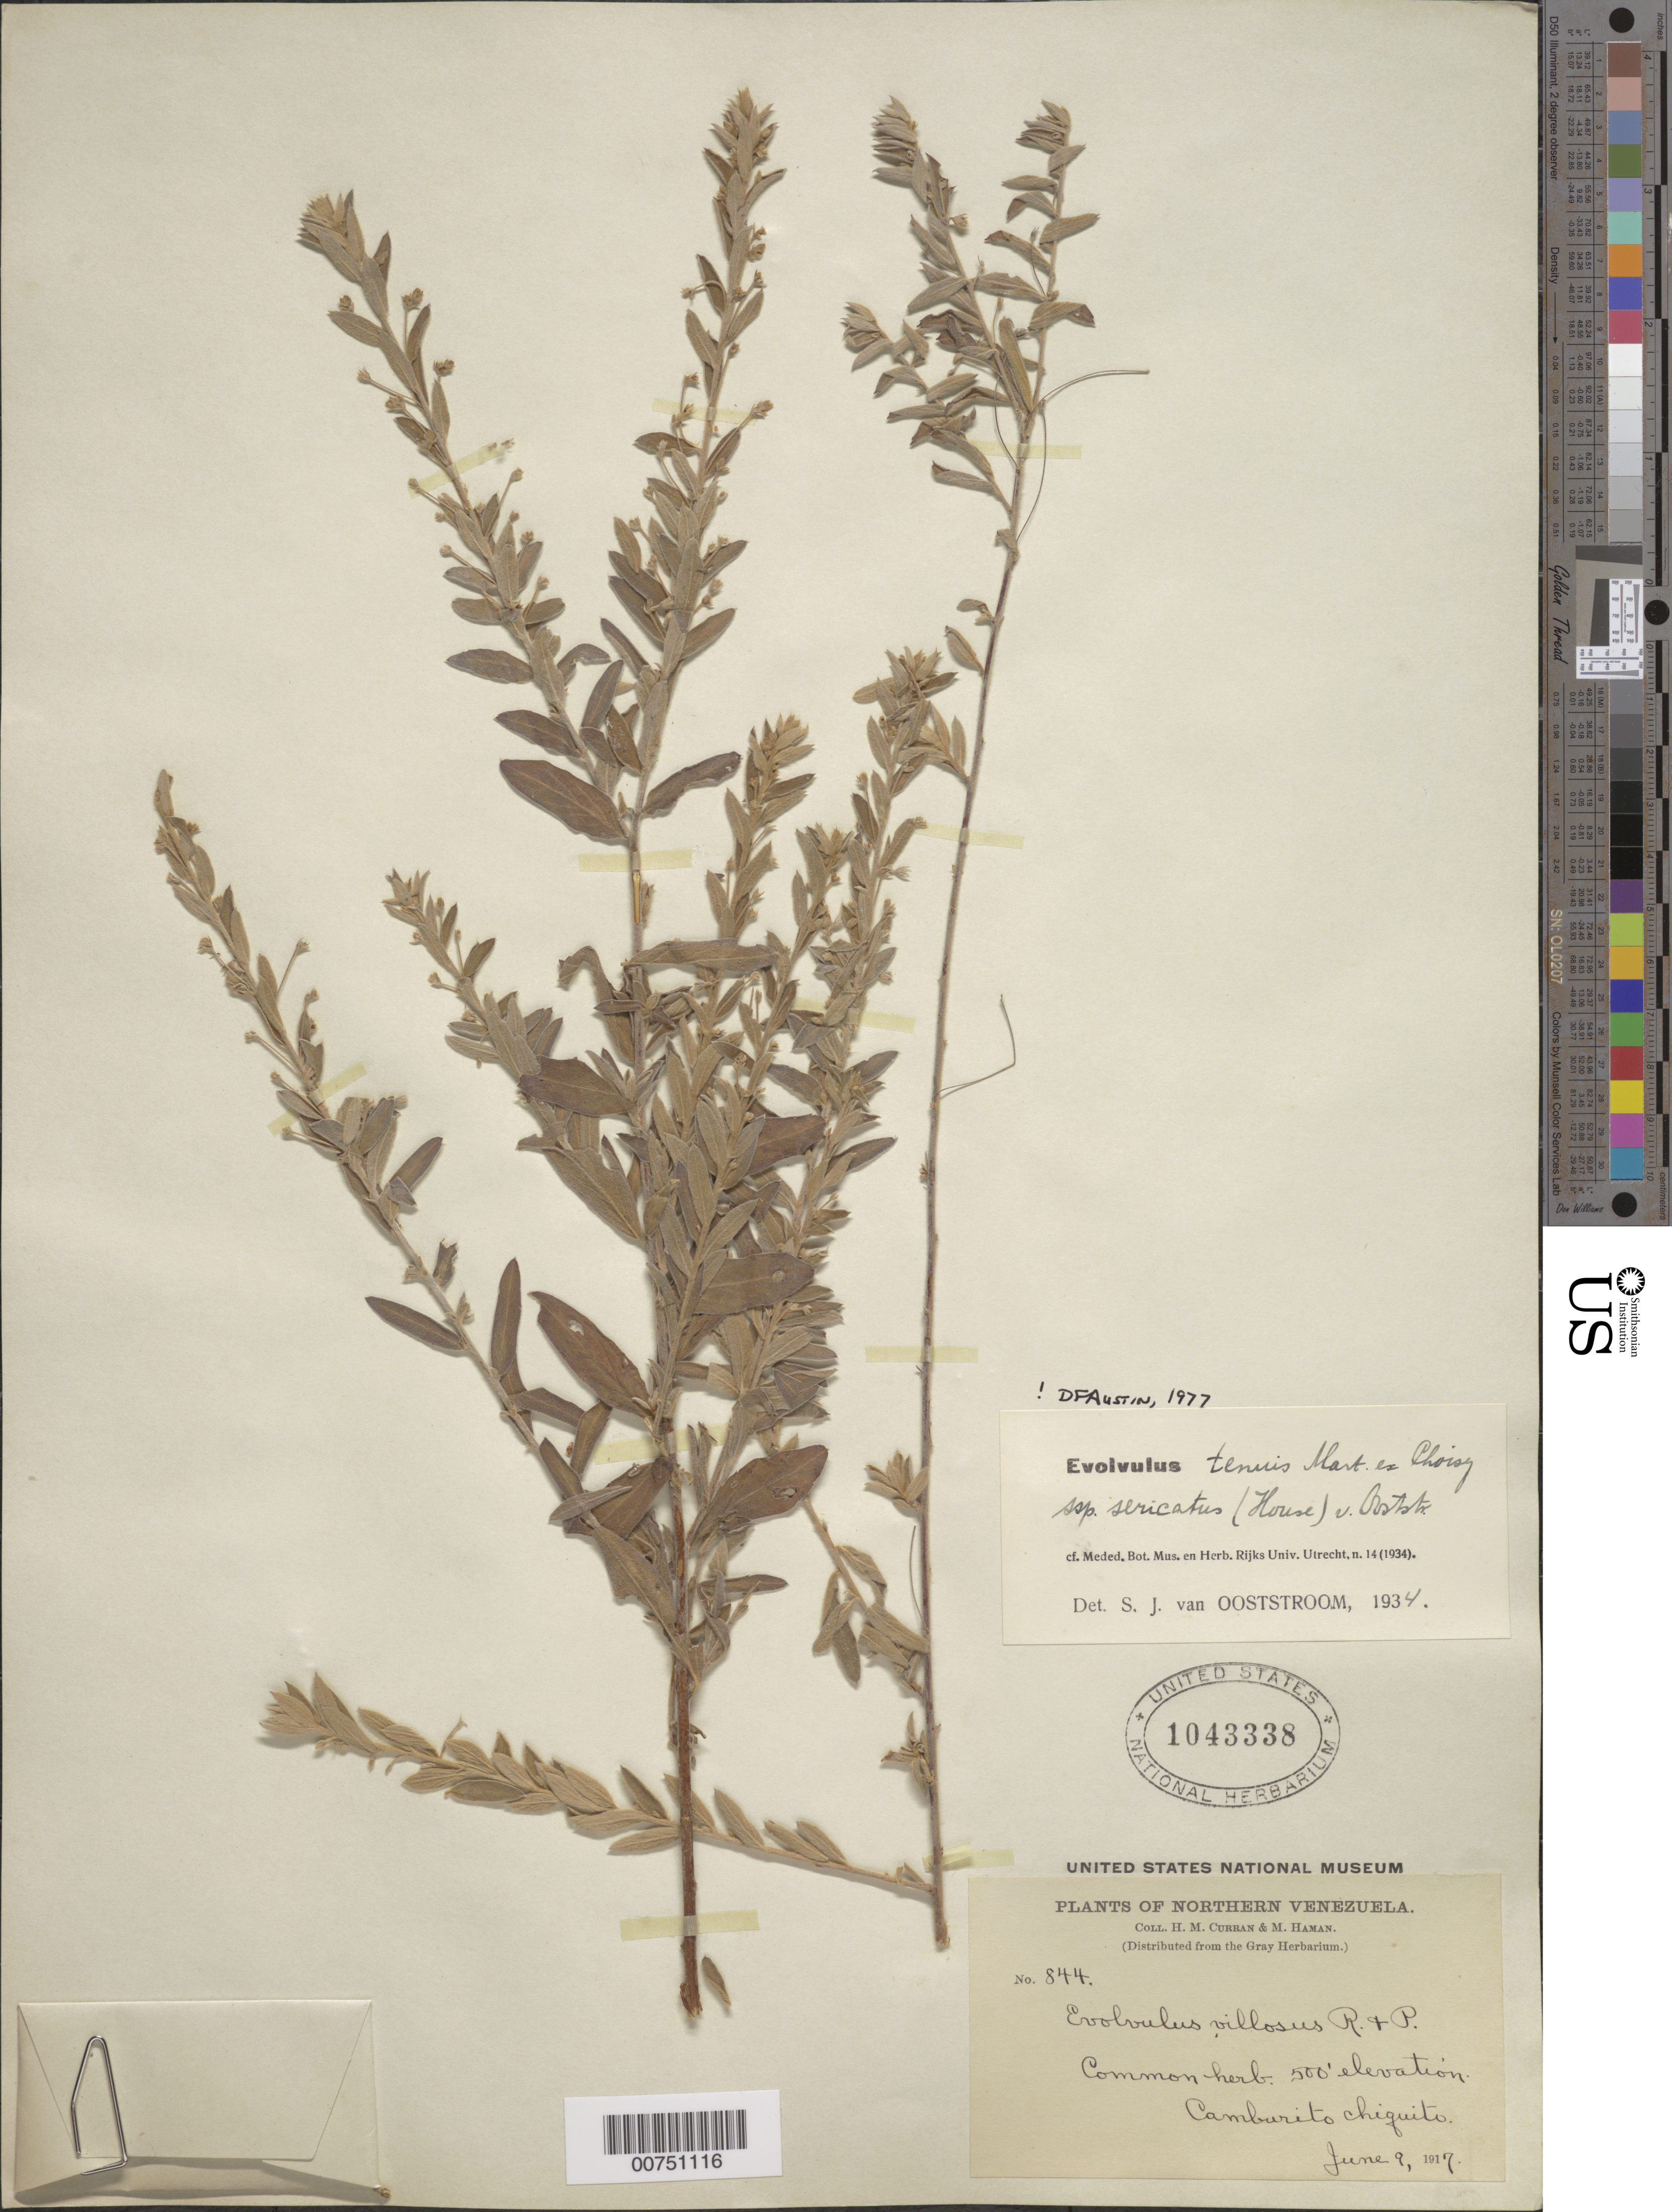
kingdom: Plantae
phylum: Tracheophyta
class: Magnoliopsida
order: Solanales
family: Convolvulaceae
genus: Evolvulus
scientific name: Evolvulus tenuis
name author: Mart. ex Choisy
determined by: Austin, D. F.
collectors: H. M. Curran & M. Haman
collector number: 844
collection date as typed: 9-Jun-17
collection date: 1917-06-09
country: Venezuela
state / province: Guárico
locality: Camburito chiquito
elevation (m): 500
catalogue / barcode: US 1043338